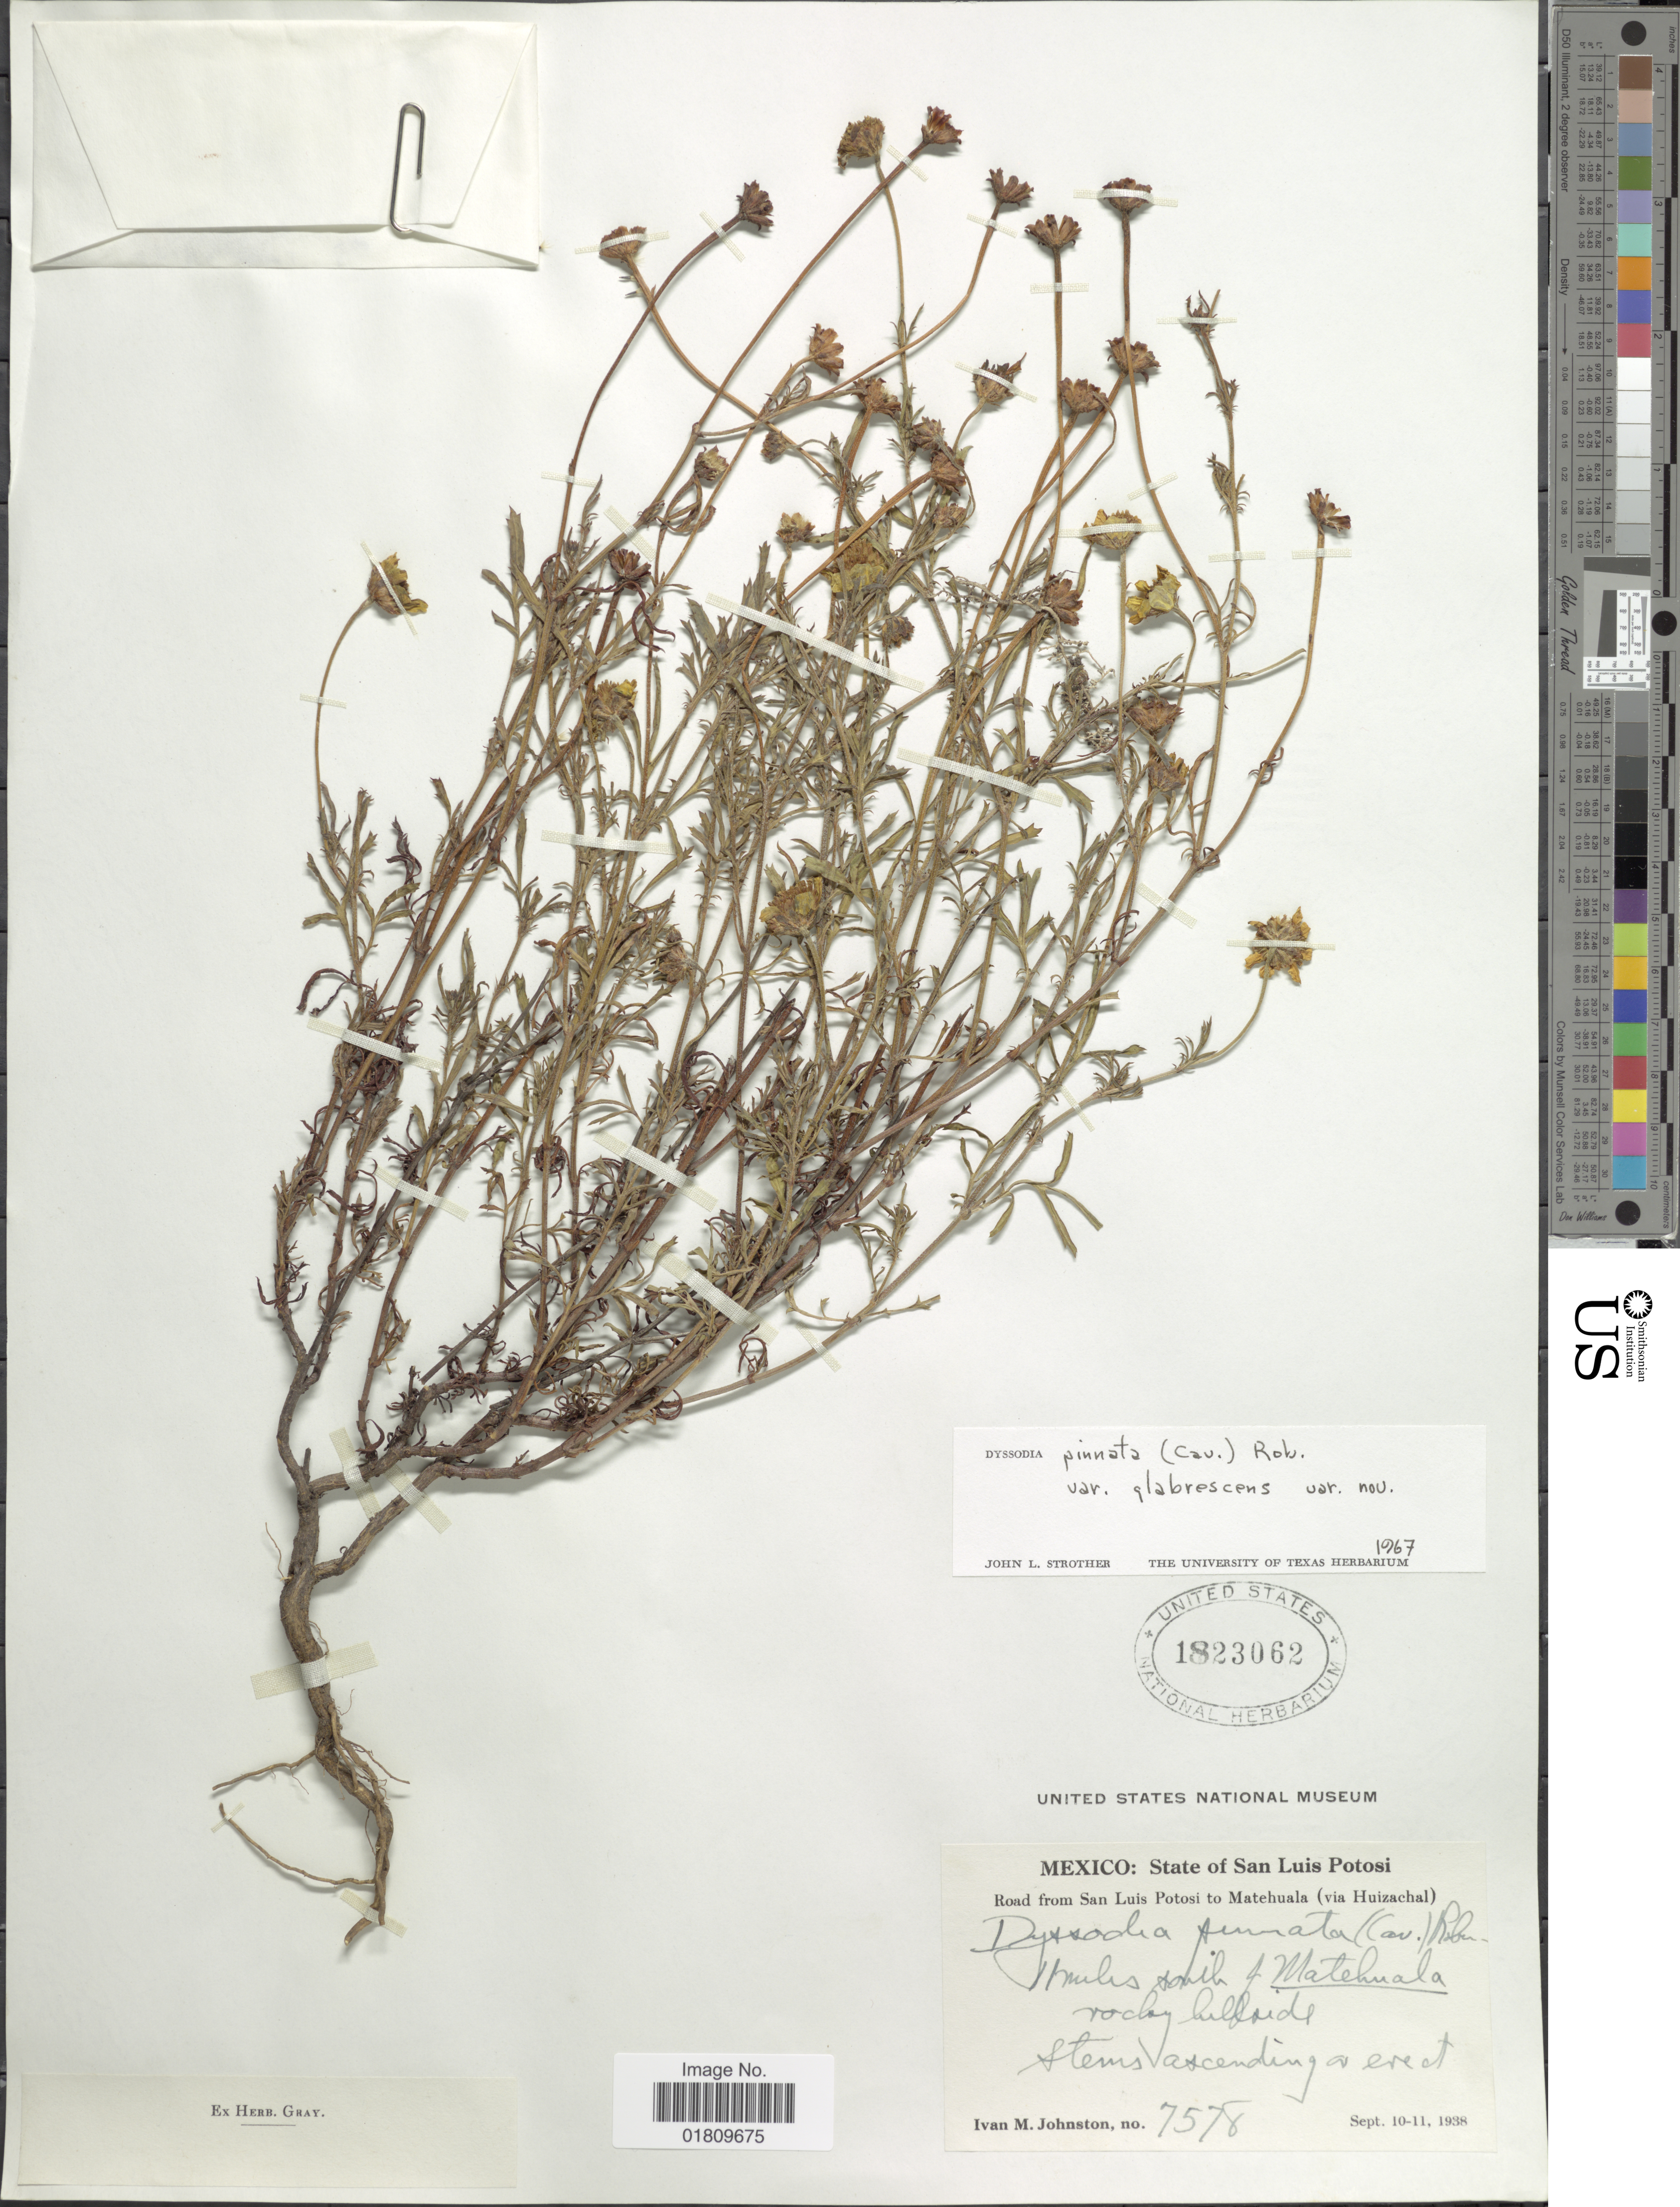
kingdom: Plantae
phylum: Tracheophyta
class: Magnoliopsida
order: Asterales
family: Asteraceae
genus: Dyssodia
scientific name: Dyssodia pinnata var. glabrescens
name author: Strother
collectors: I.M. Johnston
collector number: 7578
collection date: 1938-09-10/1938-09-11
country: Mexico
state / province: San Luis Potosí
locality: Road from San Luis Potosi to Matehuala (via Huizachal), 11 miles south of Matehuala, rocky hillside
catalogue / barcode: US 1823062